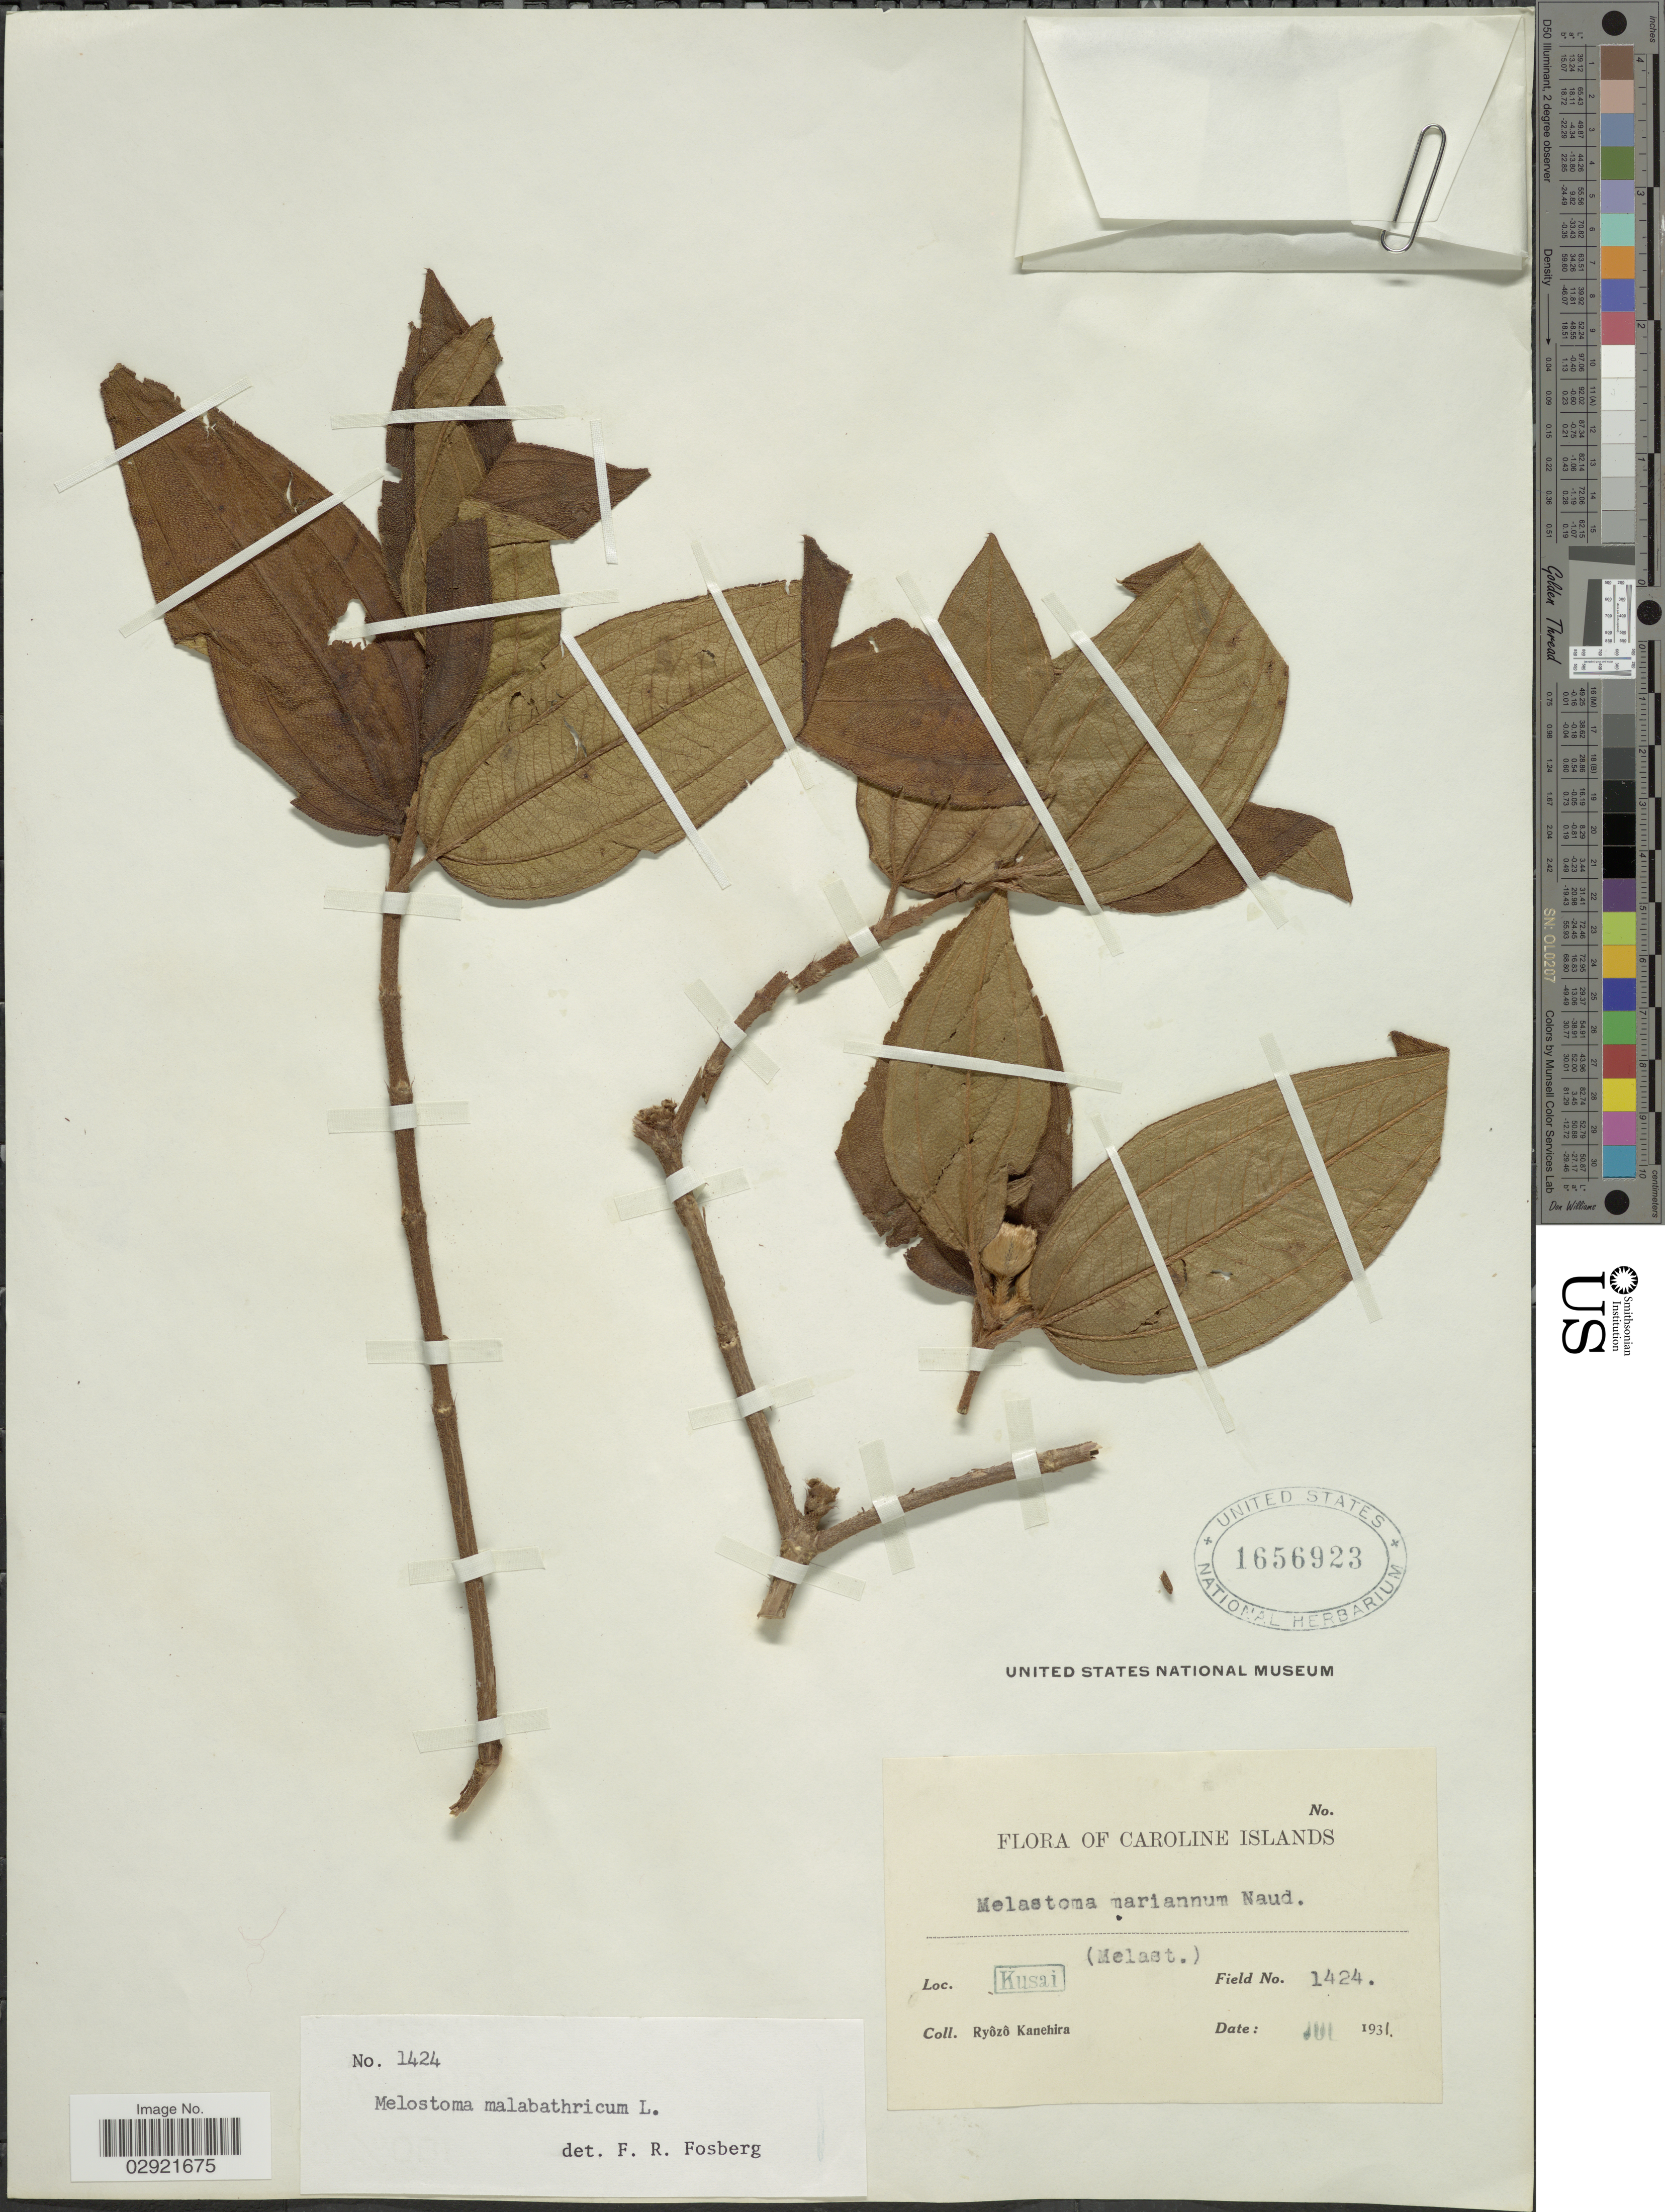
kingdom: Plantae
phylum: Tracheophyta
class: Magnoliopsida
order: Myrtales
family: Melastomataceae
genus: Melastoma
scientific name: Melastoma malabathricum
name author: L.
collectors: R. Kanehira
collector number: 1424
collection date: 1931-07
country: Micronesia, Federated States of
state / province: Kosrae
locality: Caroline Islands. Kusai.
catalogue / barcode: US 1656923